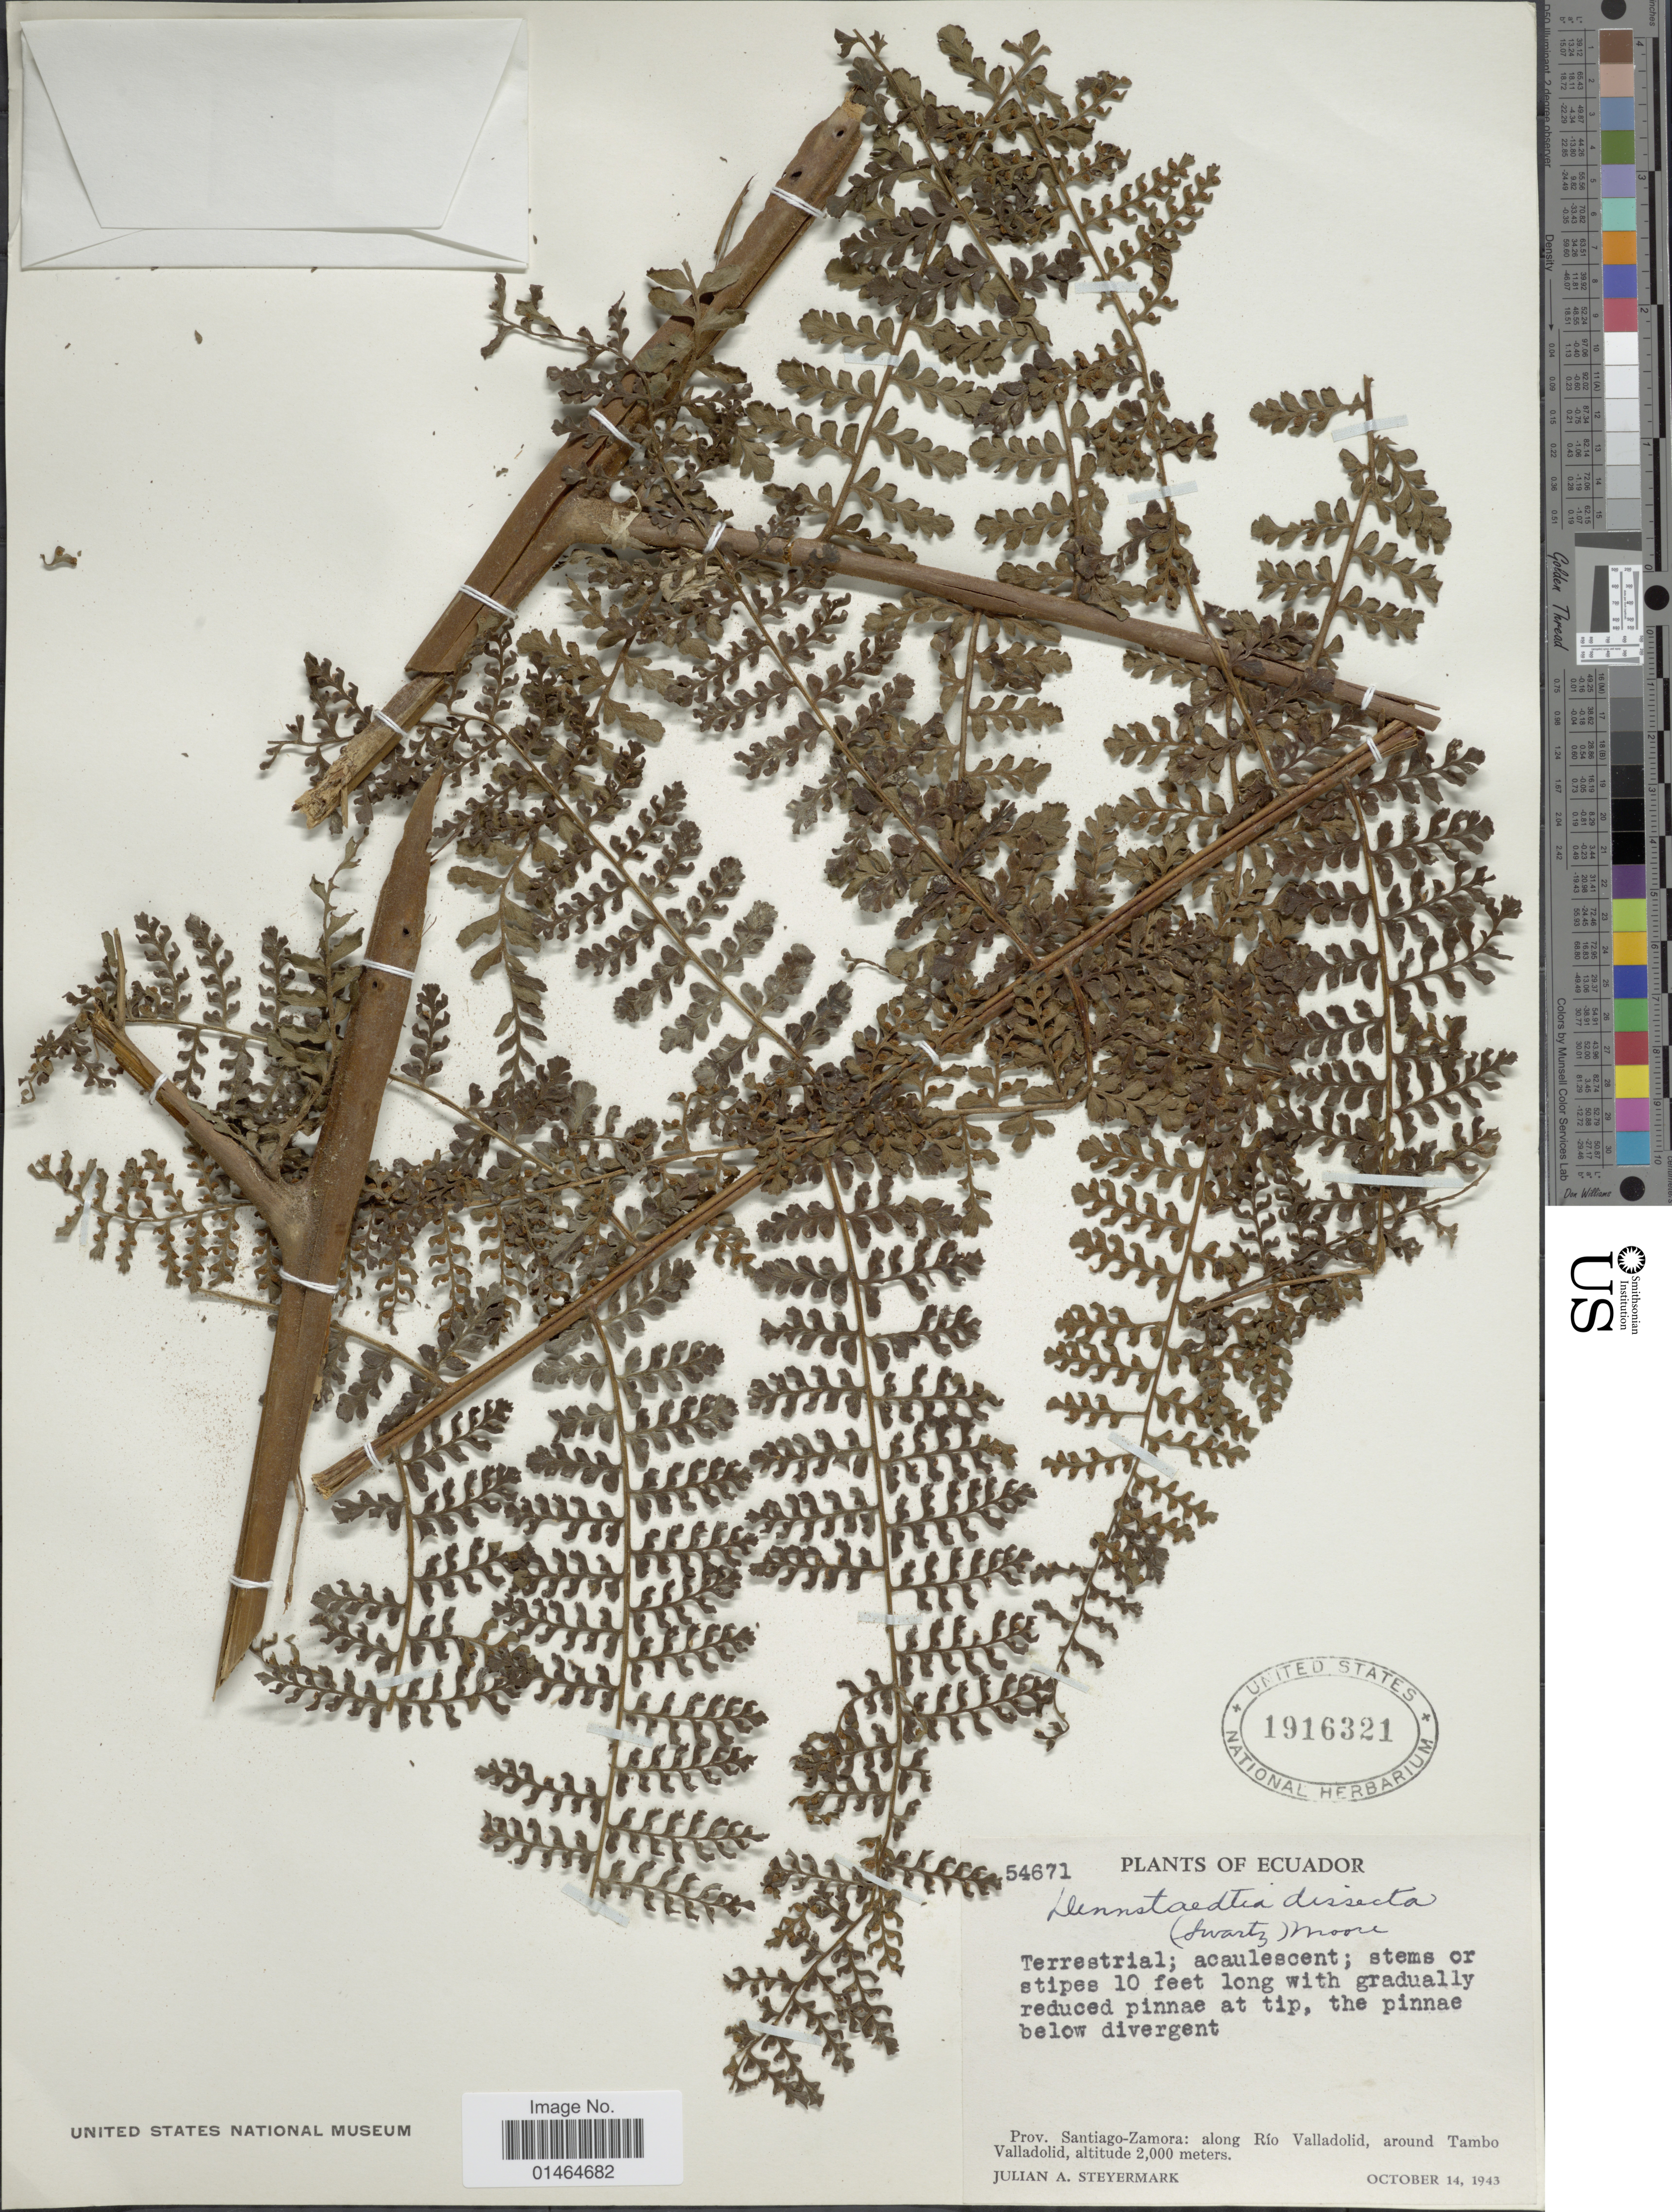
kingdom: Plantae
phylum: Tracheophyta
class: Polypodiopsida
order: Polypodiales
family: Dennstaedtiaceae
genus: Dennstaedtia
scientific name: Dennstaedtia dissecta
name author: (Sw.) T. Moore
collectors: J. Steyermark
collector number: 54671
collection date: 1943-10-14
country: Ecuador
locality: Prov. Santiago-Zamora: along Río Valladolid, around Tambo Valladolid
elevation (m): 2000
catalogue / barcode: US 1916321